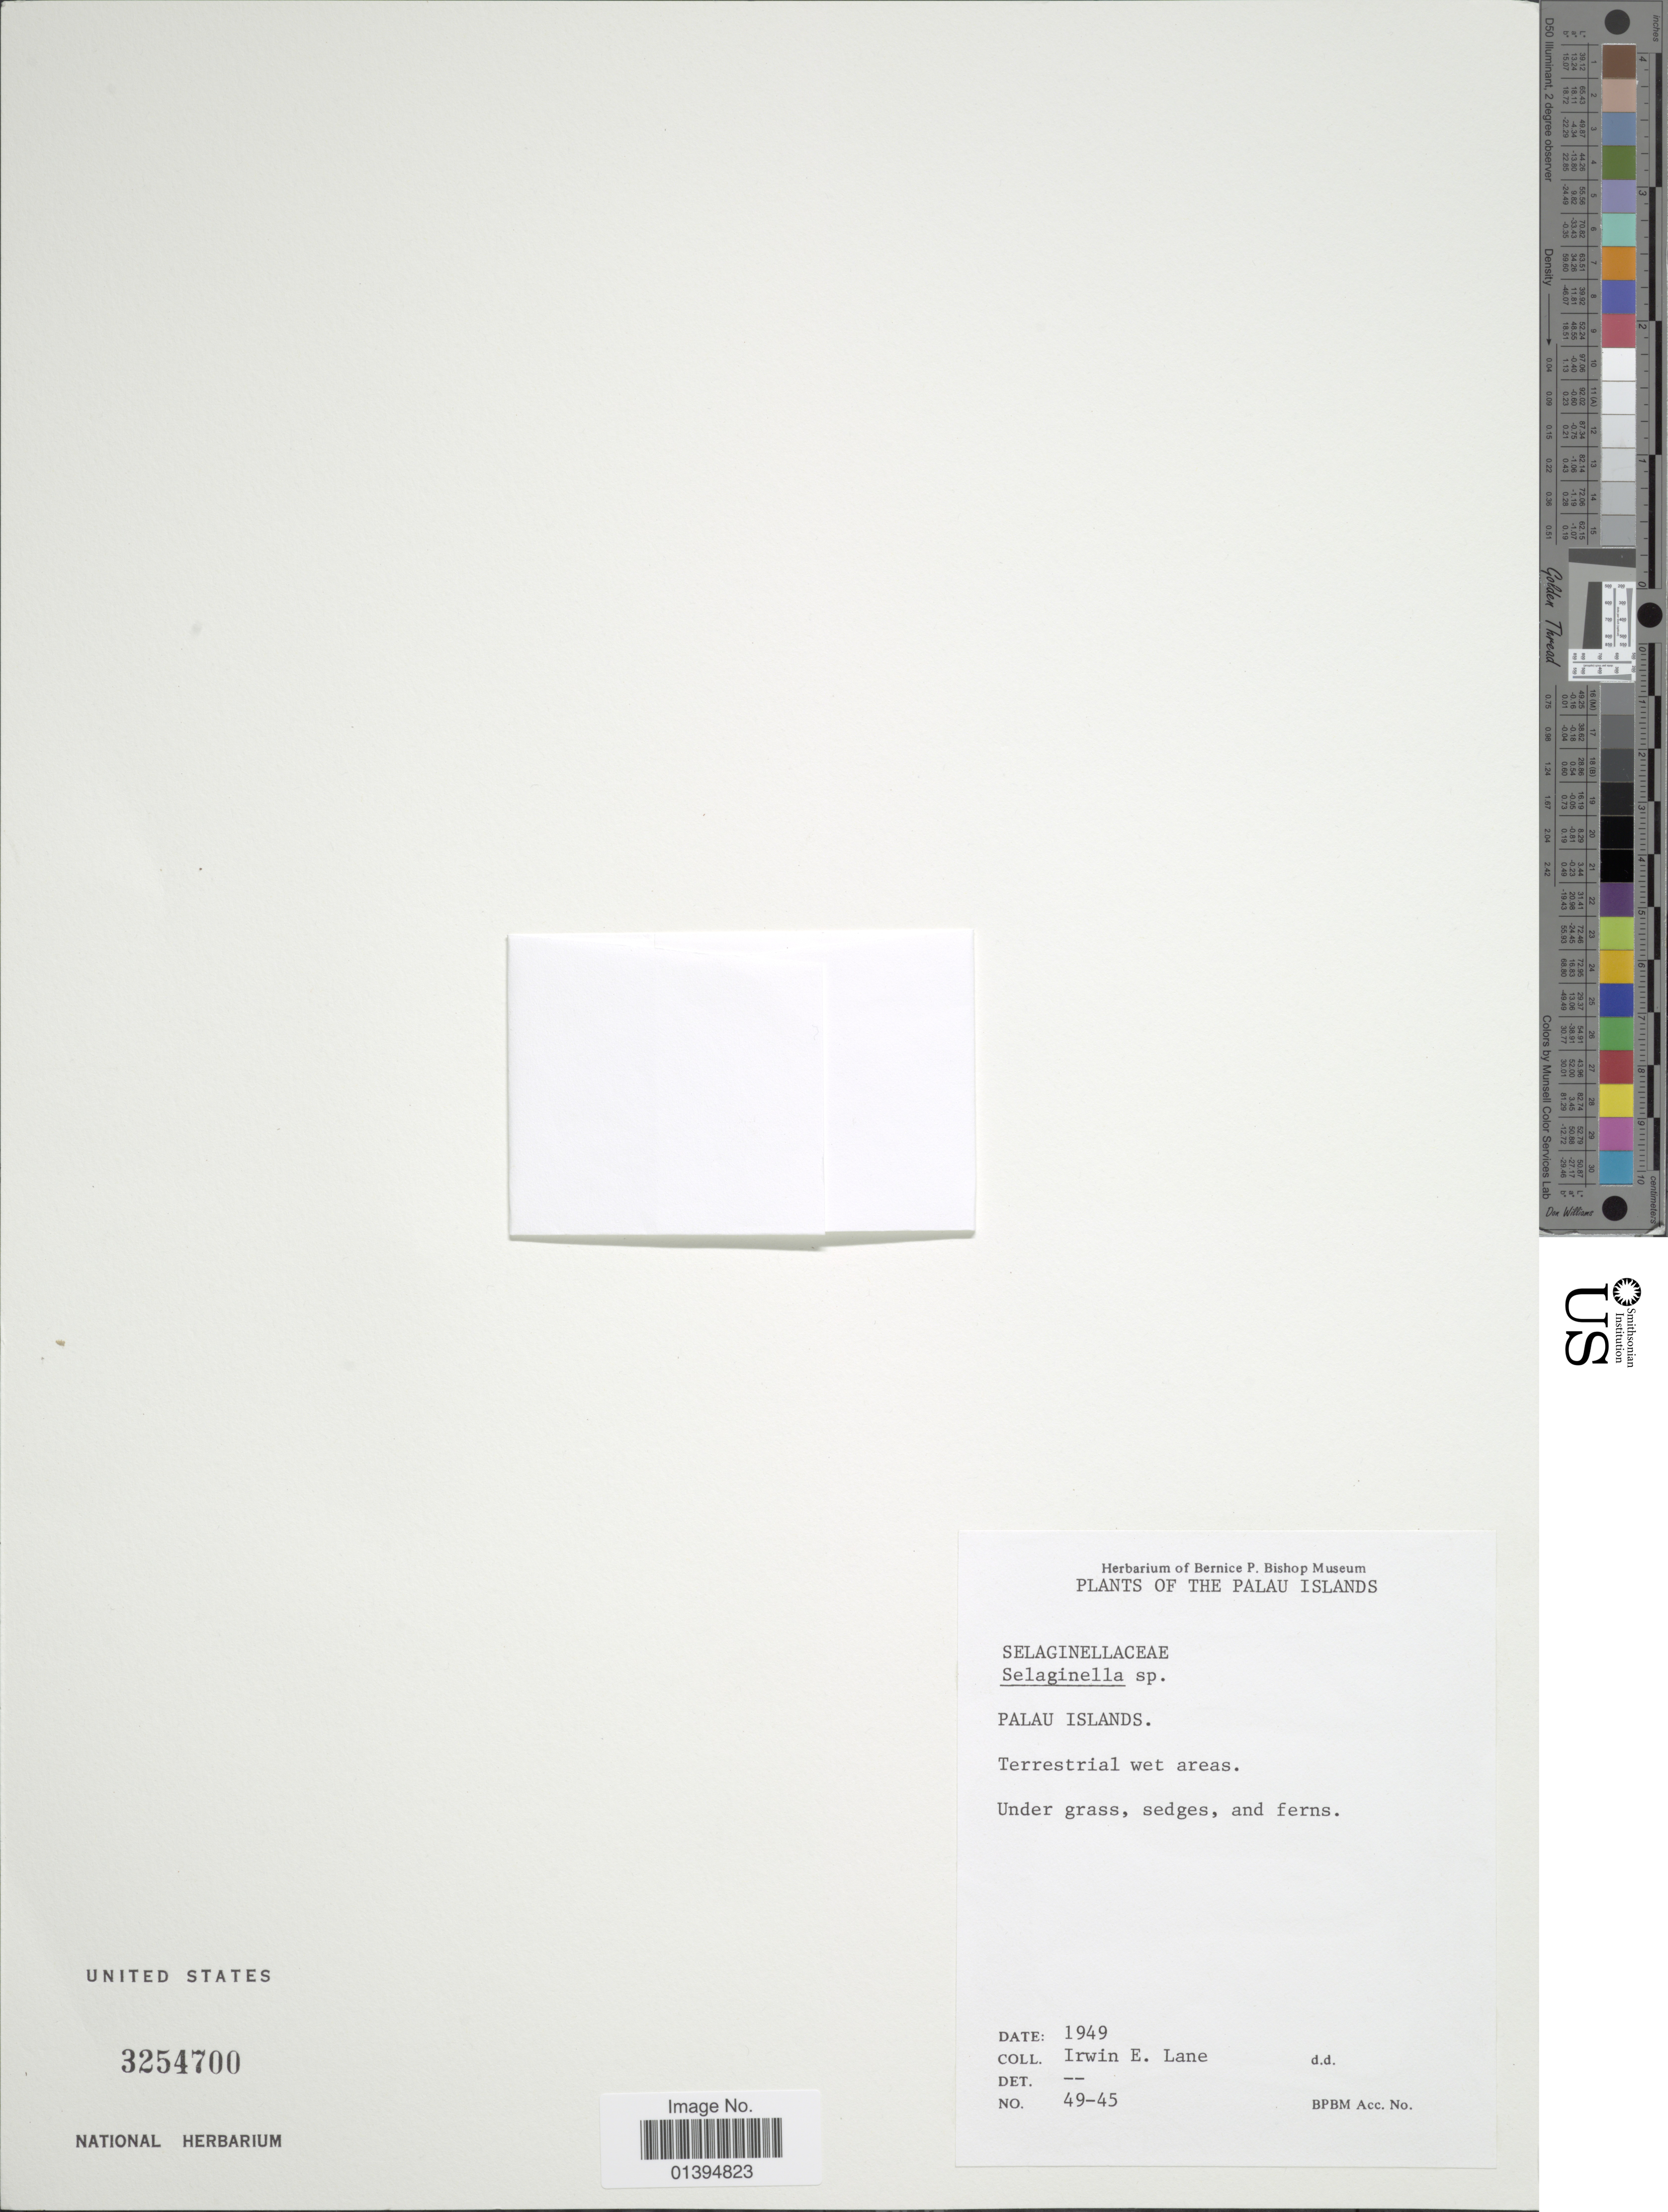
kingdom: Plantae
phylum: Tracheophyta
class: Lycopodiopsida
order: Selaginellales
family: Selaginellaceae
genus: Selaginella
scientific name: Selaginella sp.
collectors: I. Lane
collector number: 49-45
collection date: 1949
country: Palau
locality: Palau Islands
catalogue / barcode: US 3254700